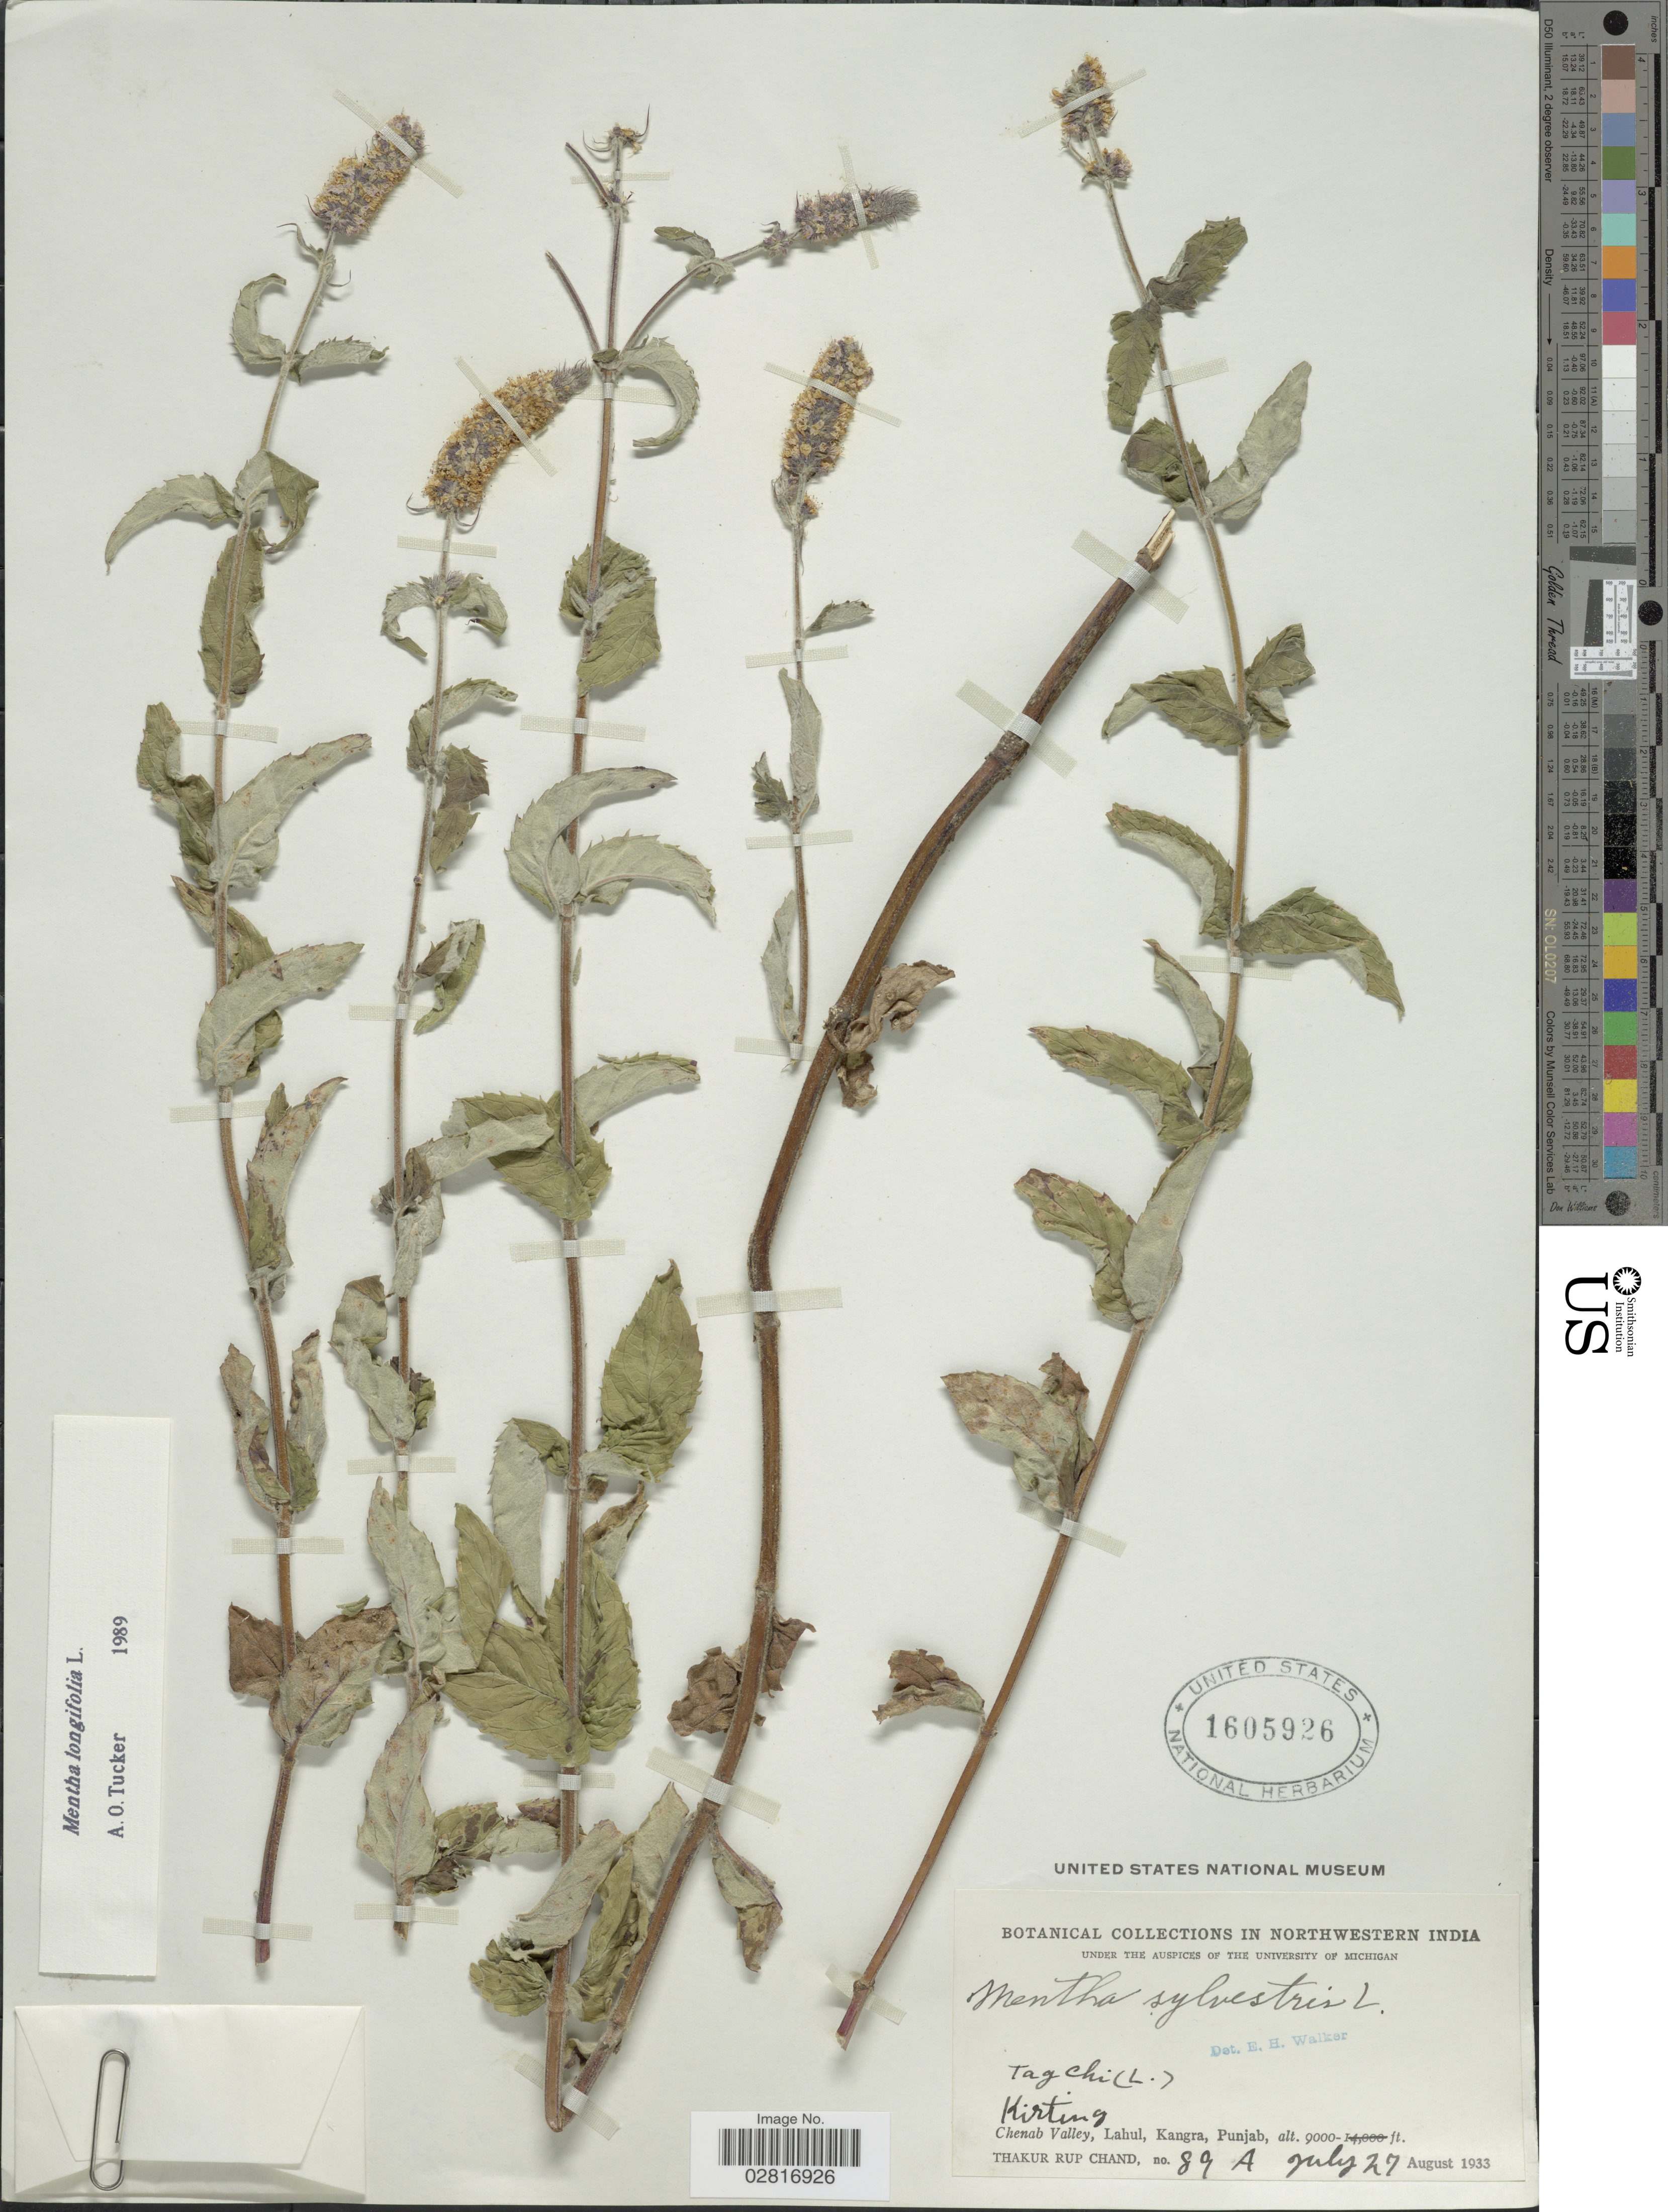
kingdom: Plantae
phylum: Tracheophyta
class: Magnoliopsida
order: Lamiales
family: Lamiaceae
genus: Mentha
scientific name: Mentha longifolia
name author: (L.) L.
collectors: T. R. Chand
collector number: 89A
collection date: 1933-07-27/1933-08-27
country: India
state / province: Punjab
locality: Northwestern India, Chenab Valley, Lahul, Kangra, Punjab. Kirting.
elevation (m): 2743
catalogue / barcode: US 1605926